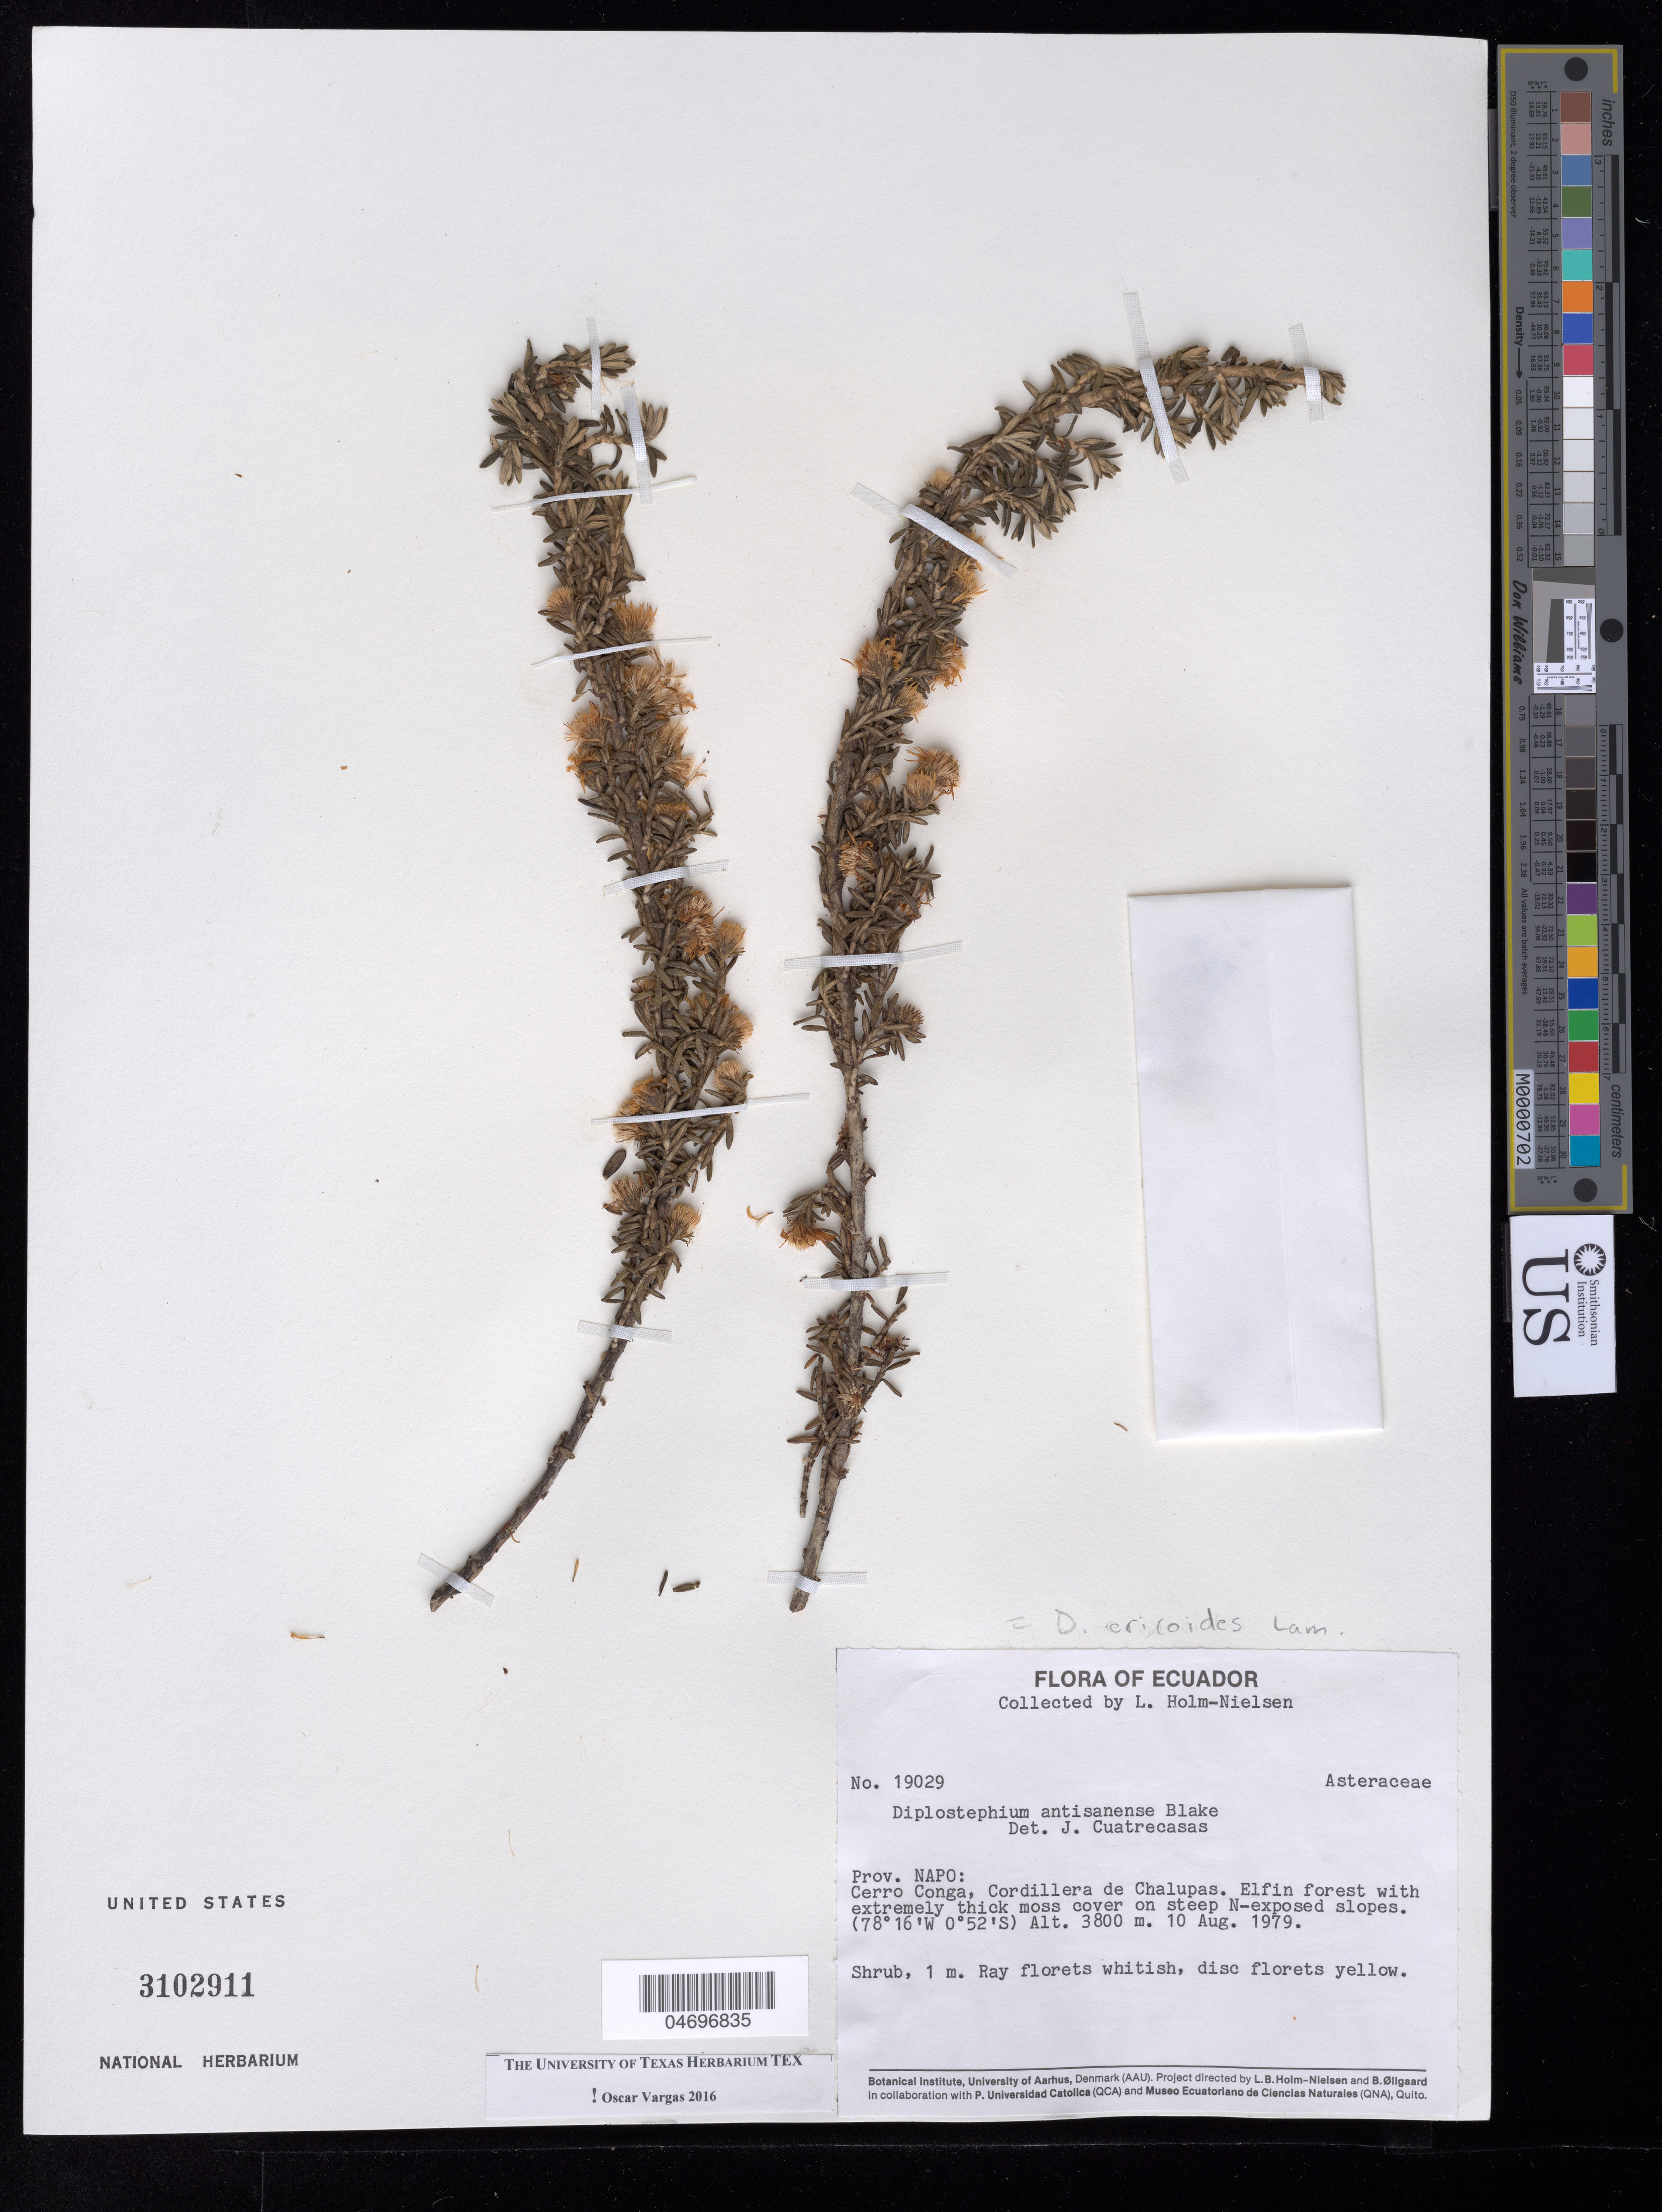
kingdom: Plantae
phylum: Tracheophyta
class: Magnoliopsida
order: Asterales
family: Asteraceae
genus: Diplostephium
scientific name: Diplostephium ericoides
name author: (Lam.) Cabrera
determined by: Vargas, Oscar M.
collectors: L. B. Holm-Nielsen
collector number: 19029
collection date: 1979-08-10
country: Ecuador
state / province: Napo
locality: Cerro Conga, Cordillera de Chalupas. Elfin forest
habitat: Elfin forest with extremely thick moss cover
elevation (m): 3800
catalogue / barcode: US 3102911